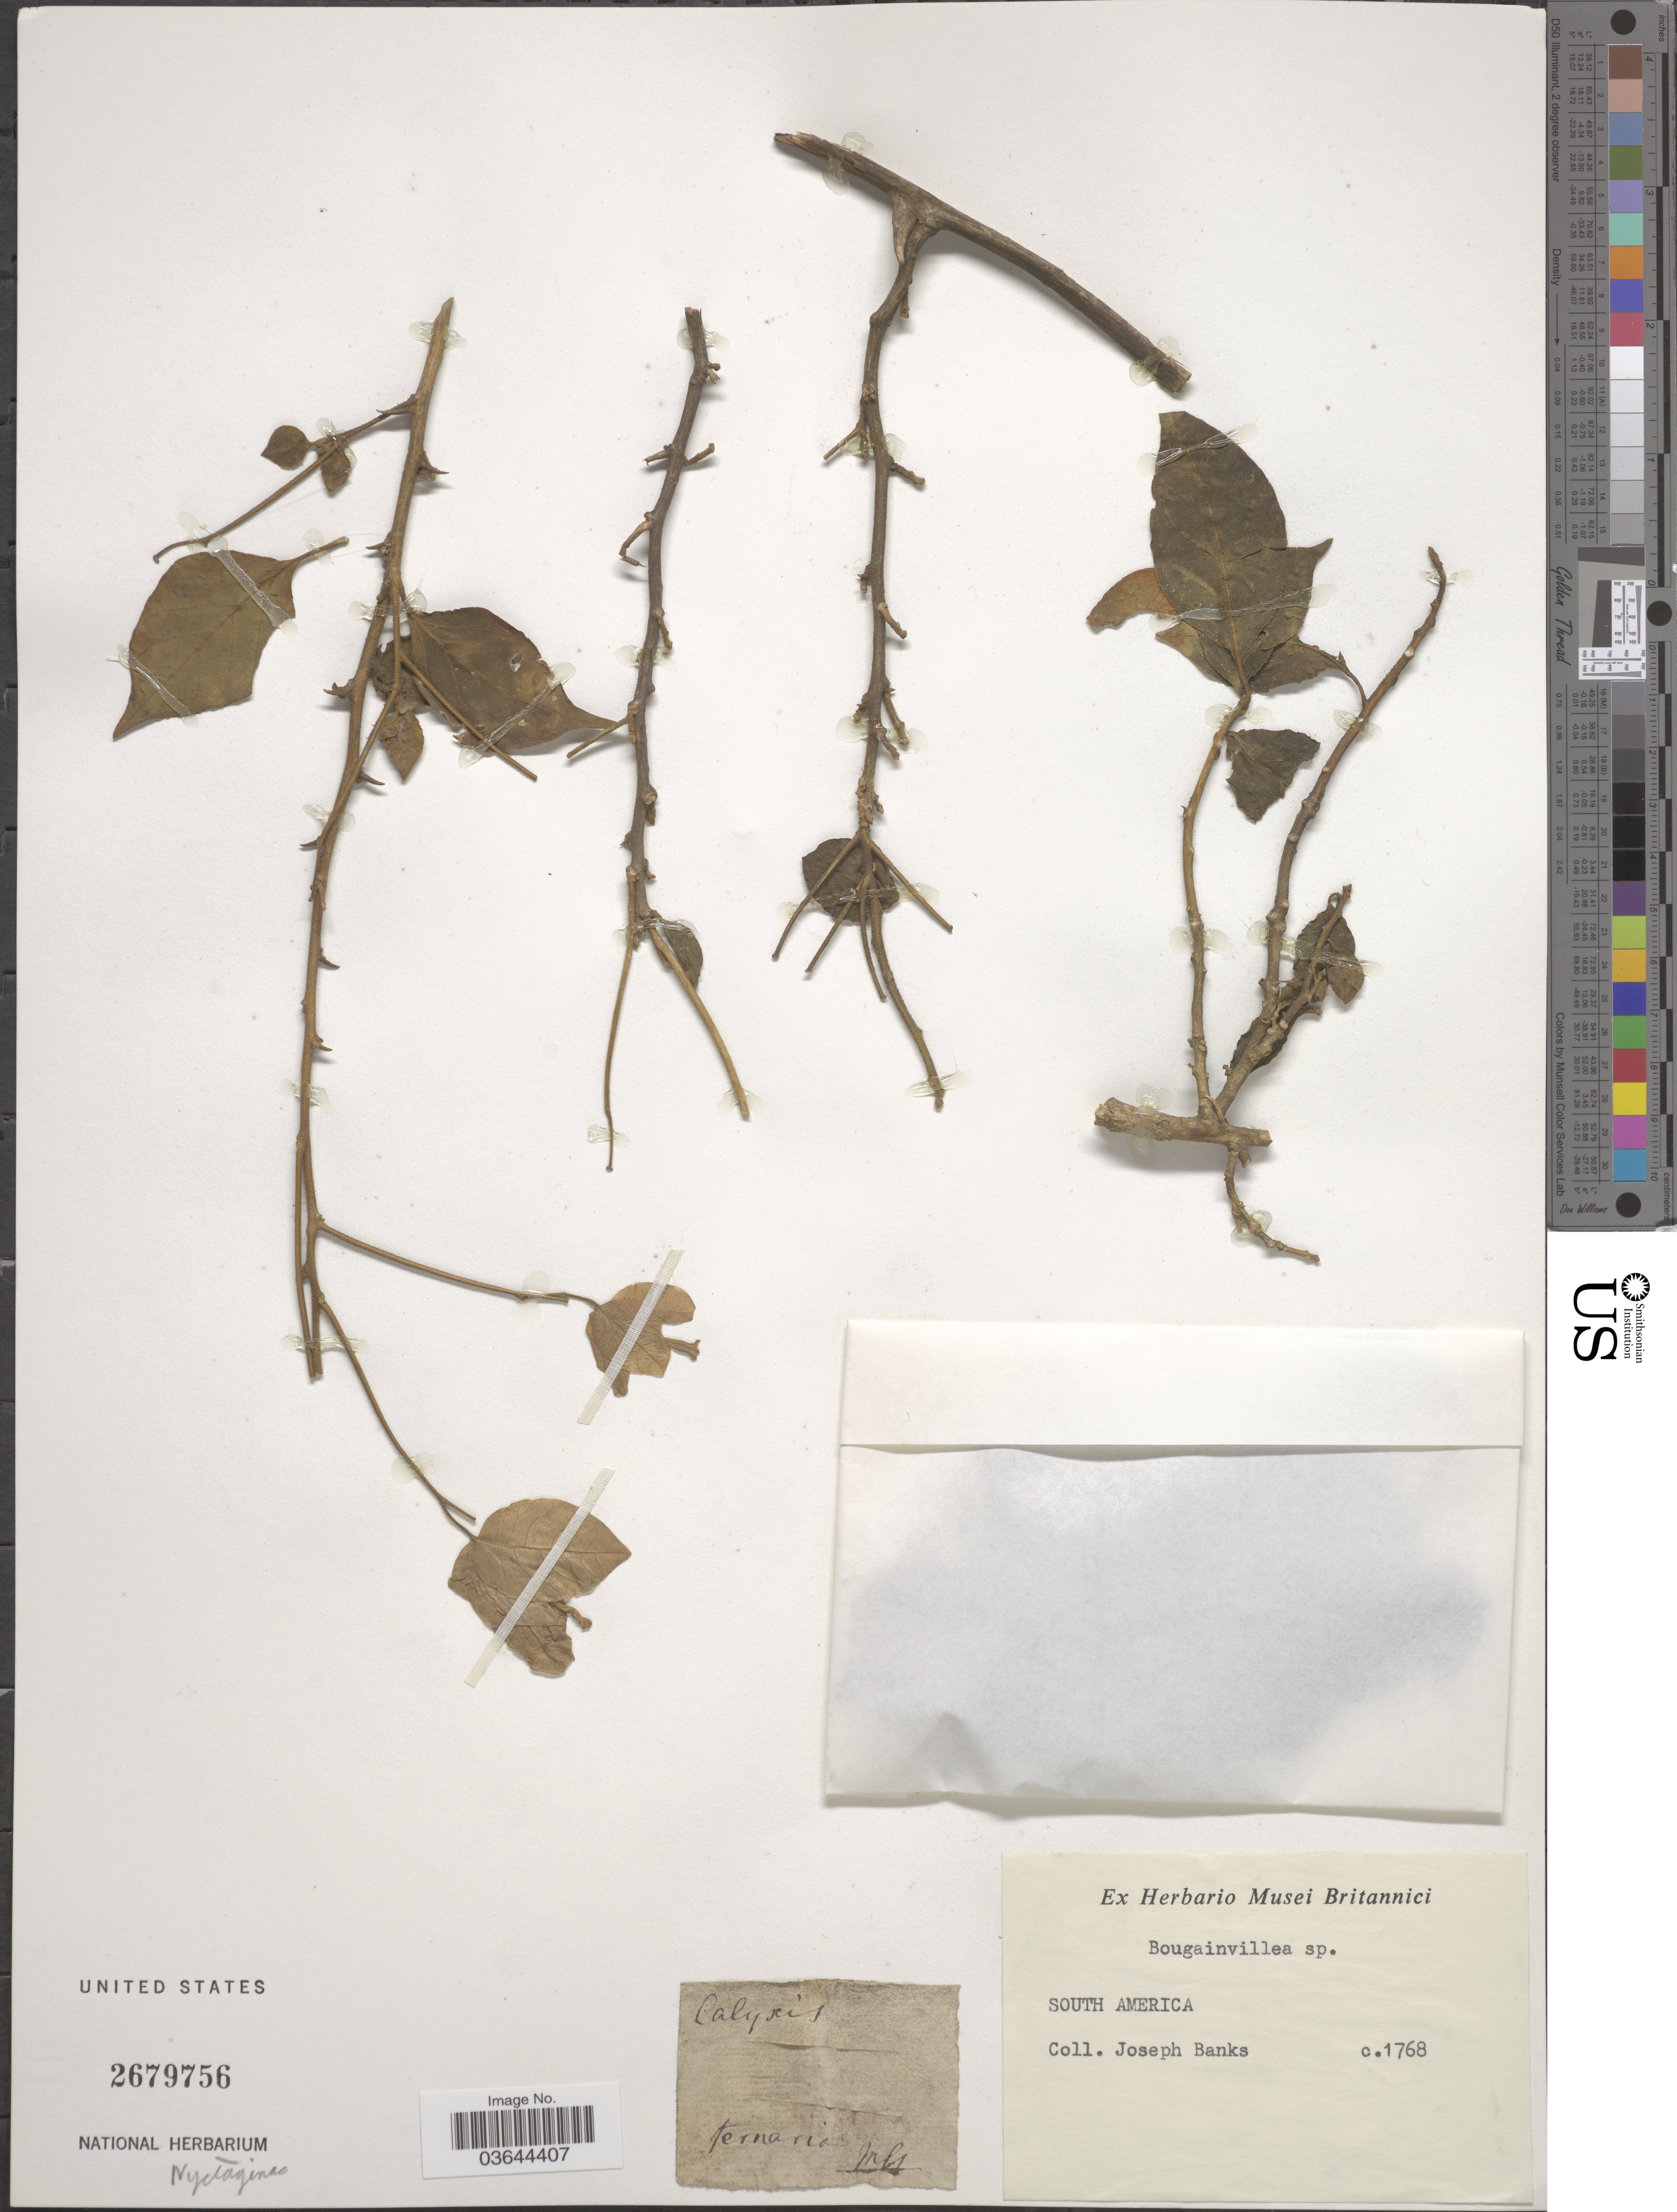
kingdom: Plantae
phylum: Tracheophyta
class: Magnoliopsida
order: Caryophyllales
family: Nyctaginaceae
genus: Bougainvillea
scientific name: Bougainvillea sp.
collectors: J. Banks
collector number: c1768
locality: South America.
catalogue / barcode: US 2679756